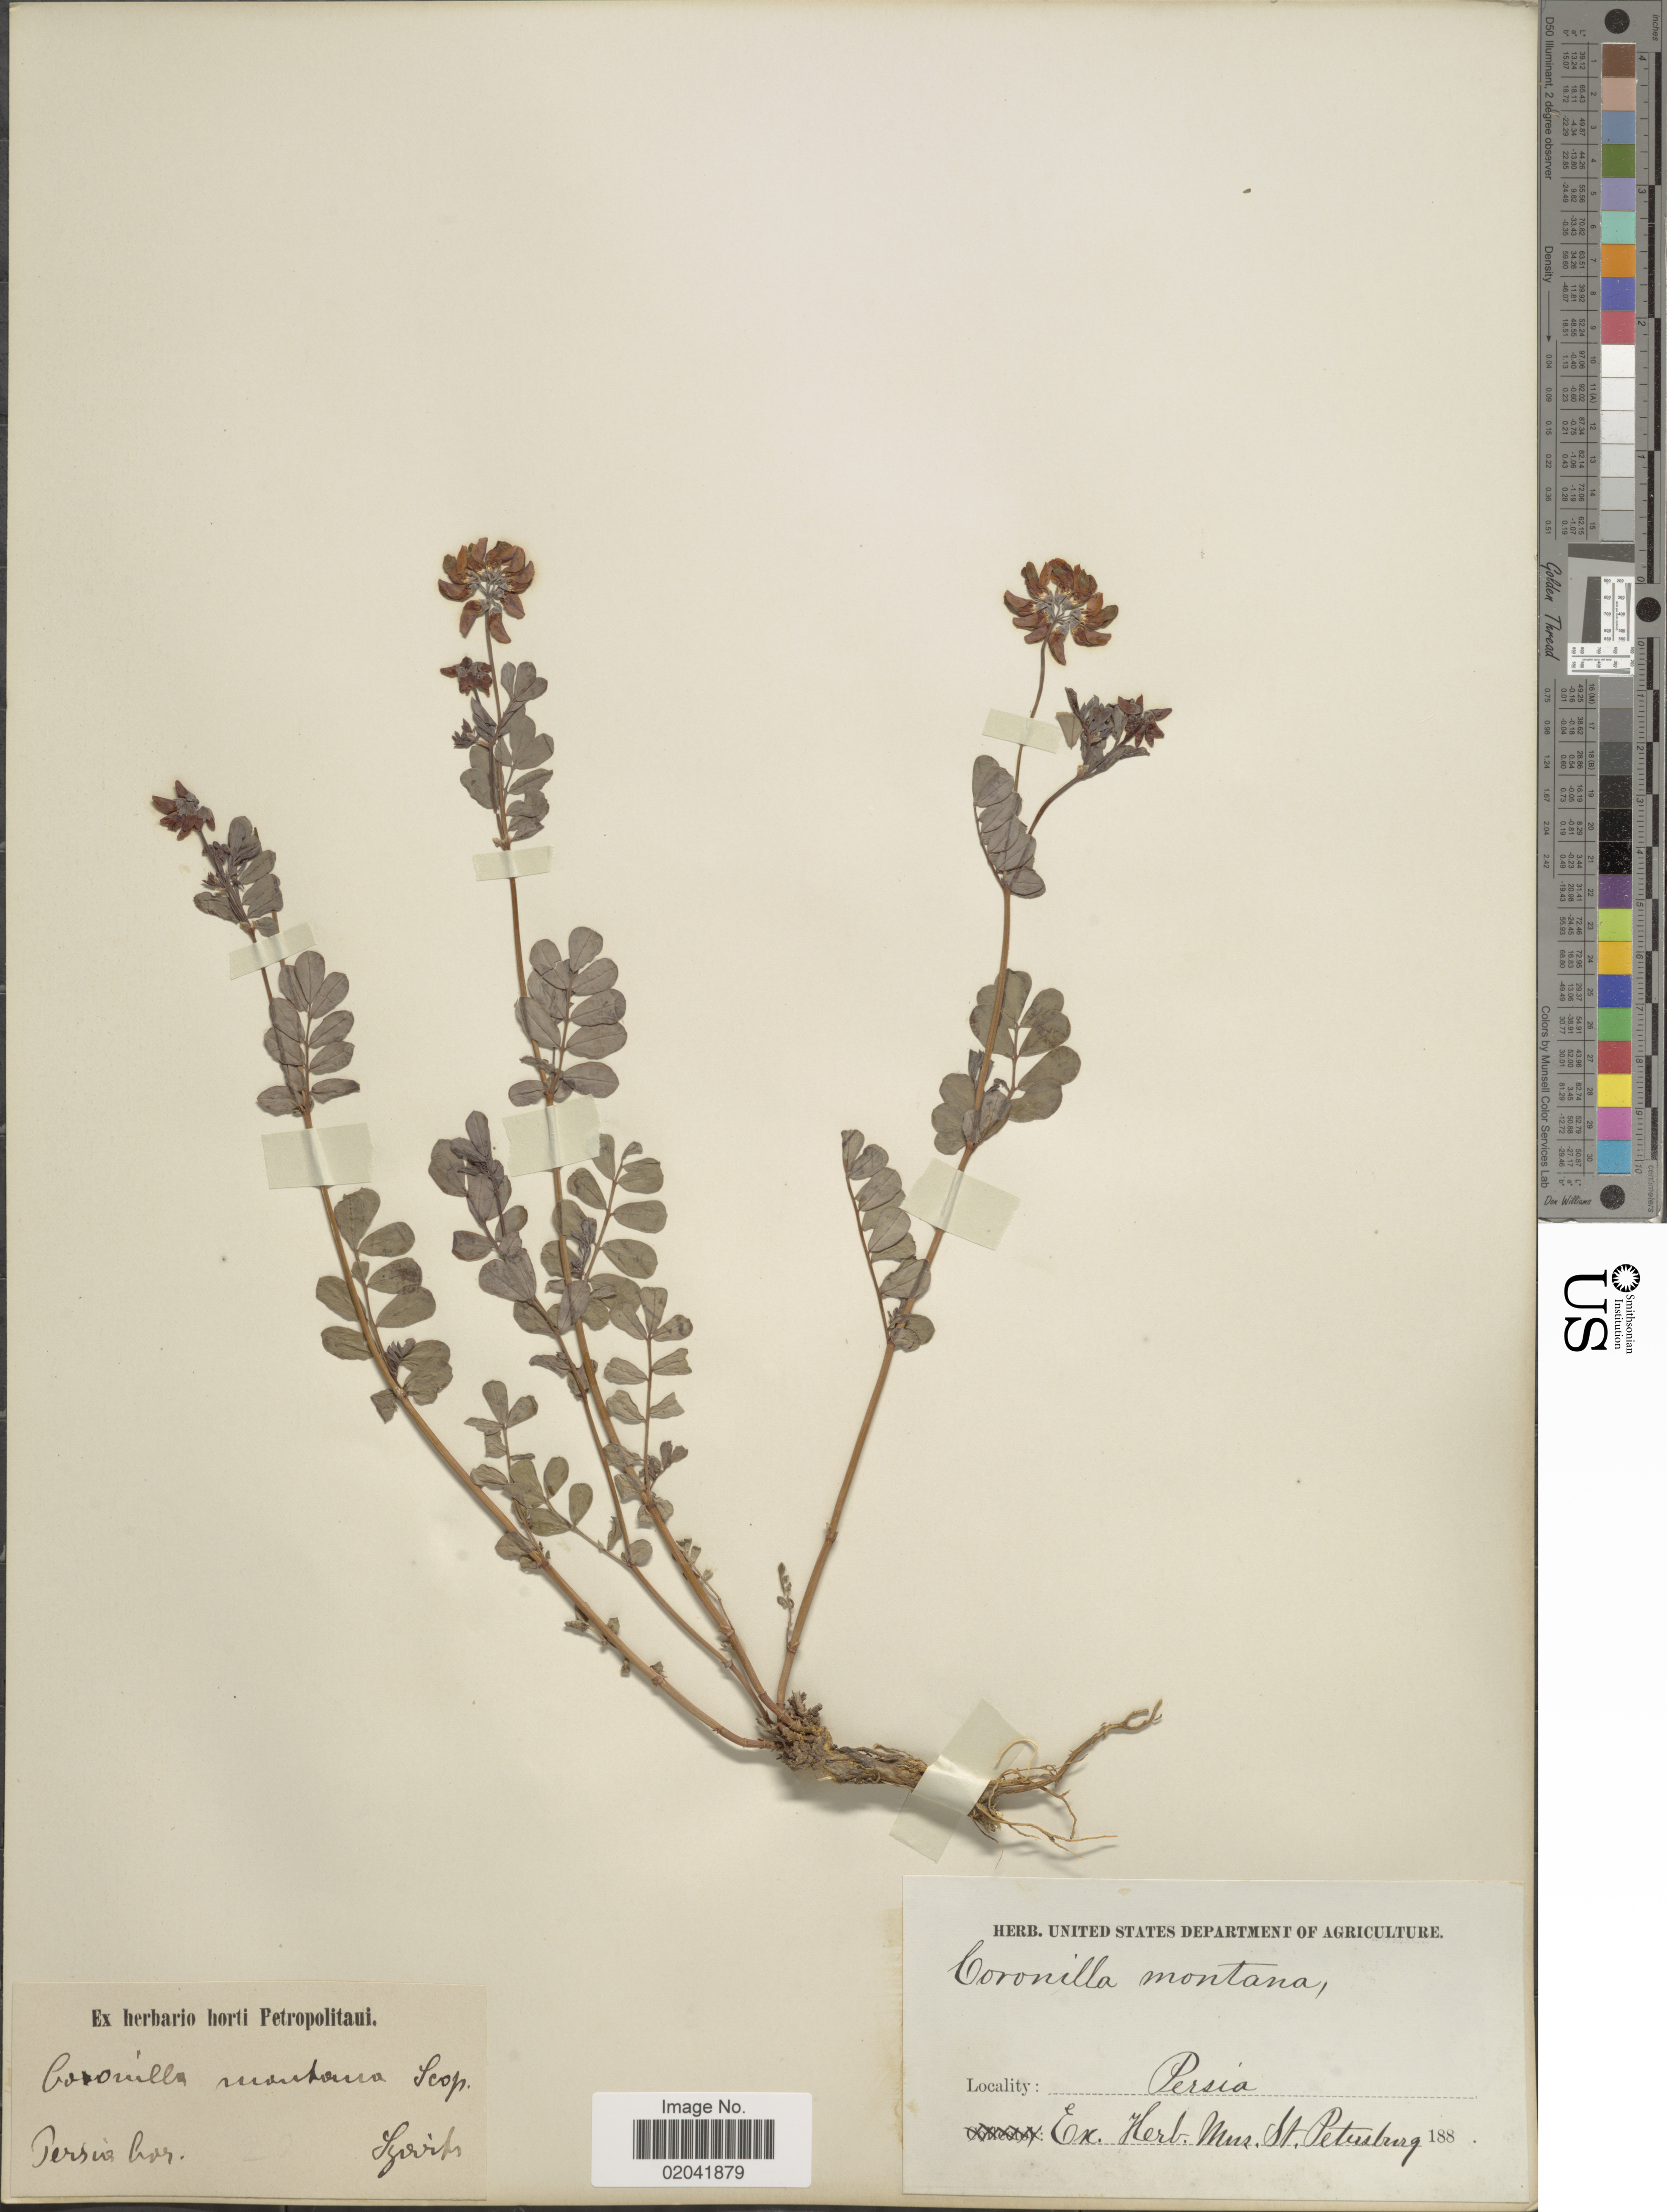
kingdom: Plantae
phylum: Tracheophyta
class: Magnoliopsida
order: Fabales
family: Fabaceae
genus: Coronilla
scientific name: Coronilla montana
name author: Scop.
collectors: Szovits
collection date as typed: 188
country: Iran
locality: Persia bor